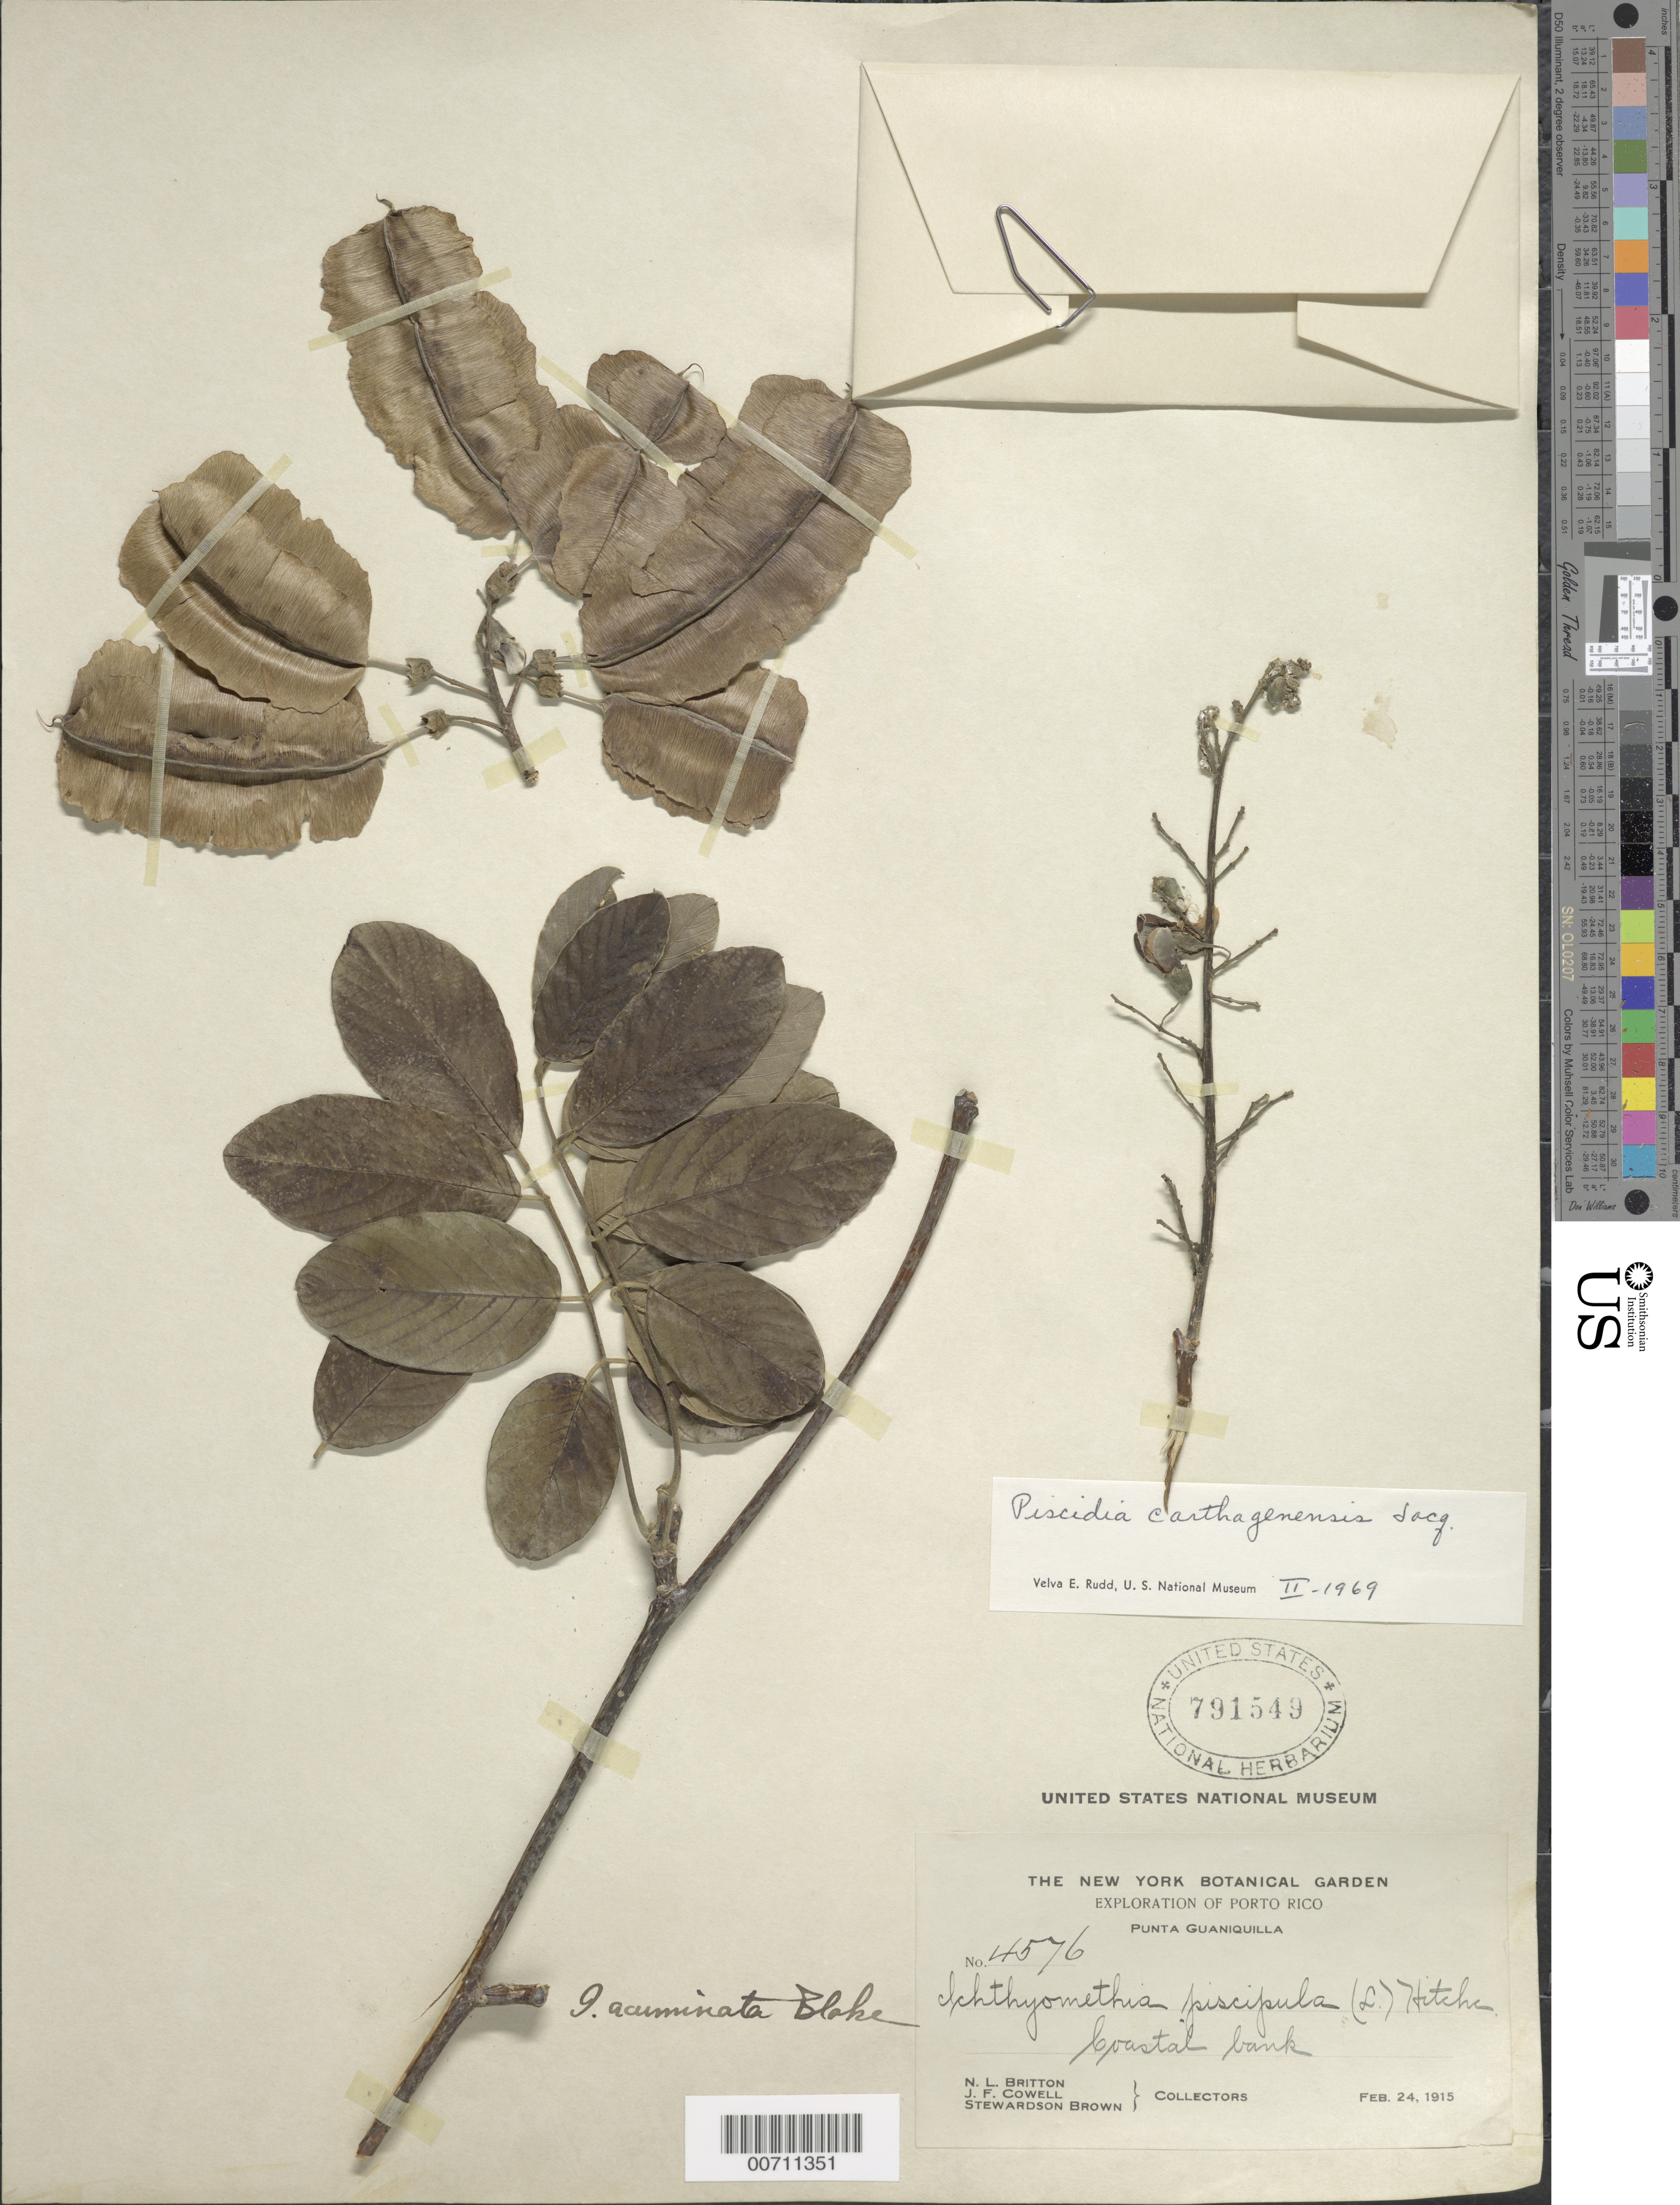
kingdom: Plantae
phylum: Tracheophyta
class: Magnoliopsida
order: Fabales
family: Fabaceae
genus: Piscidia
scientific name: Piscidia carthagenensis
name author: Jacq.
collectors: N. Britton, J. F. Cowell & S. Brown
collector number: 4576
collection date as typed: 24 Feb 1915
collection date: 1915-02-24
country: Puerto Rico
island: Greater Antilles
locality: Punta Guaniquilla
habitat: Coastal thicket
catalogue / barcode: US 791549